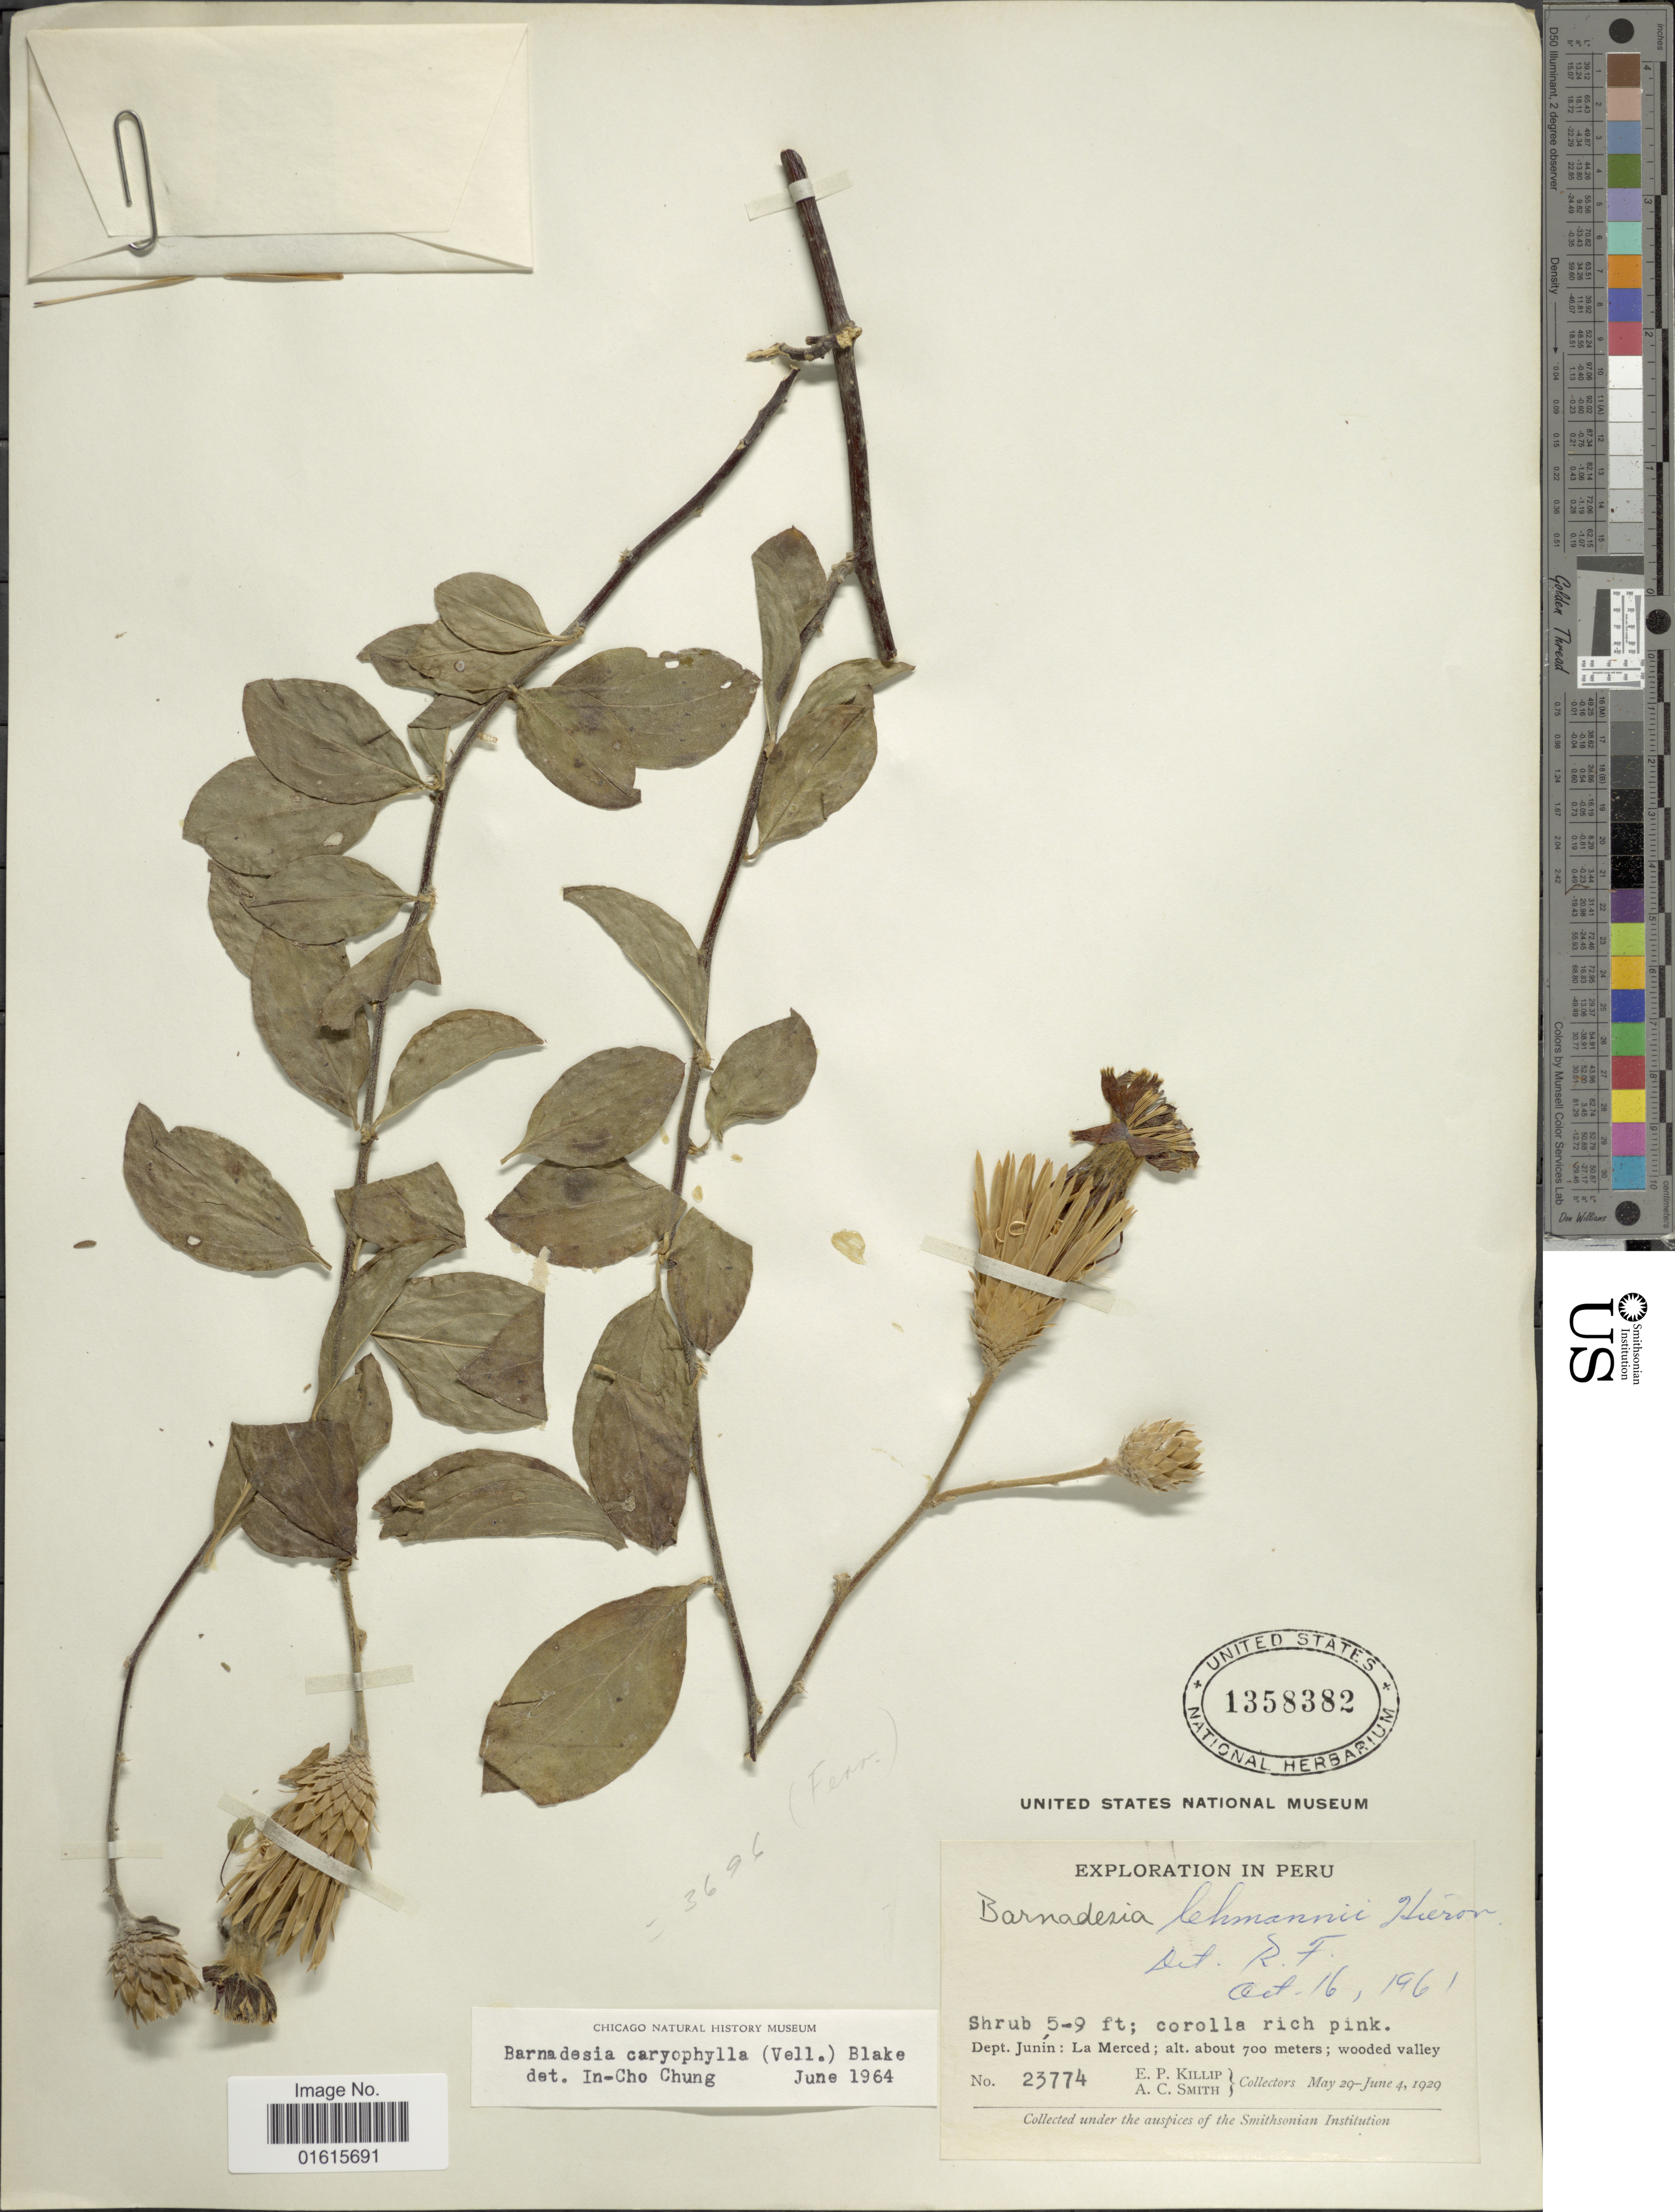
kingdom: Plantae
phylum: Tracheophyta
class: Magnoliopsida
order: Asterales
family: Asteraceae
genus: Barnadesia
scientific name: Barnadesia caryophylla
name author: (Vell.) S.F. Blake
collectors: E. P. Killip & A. C. Smith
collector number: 23774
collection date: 1929-05-29/1929-06-04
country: Peru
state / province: Junín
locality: La Merced; wodded valley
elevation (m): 700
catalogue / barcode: US 1358382